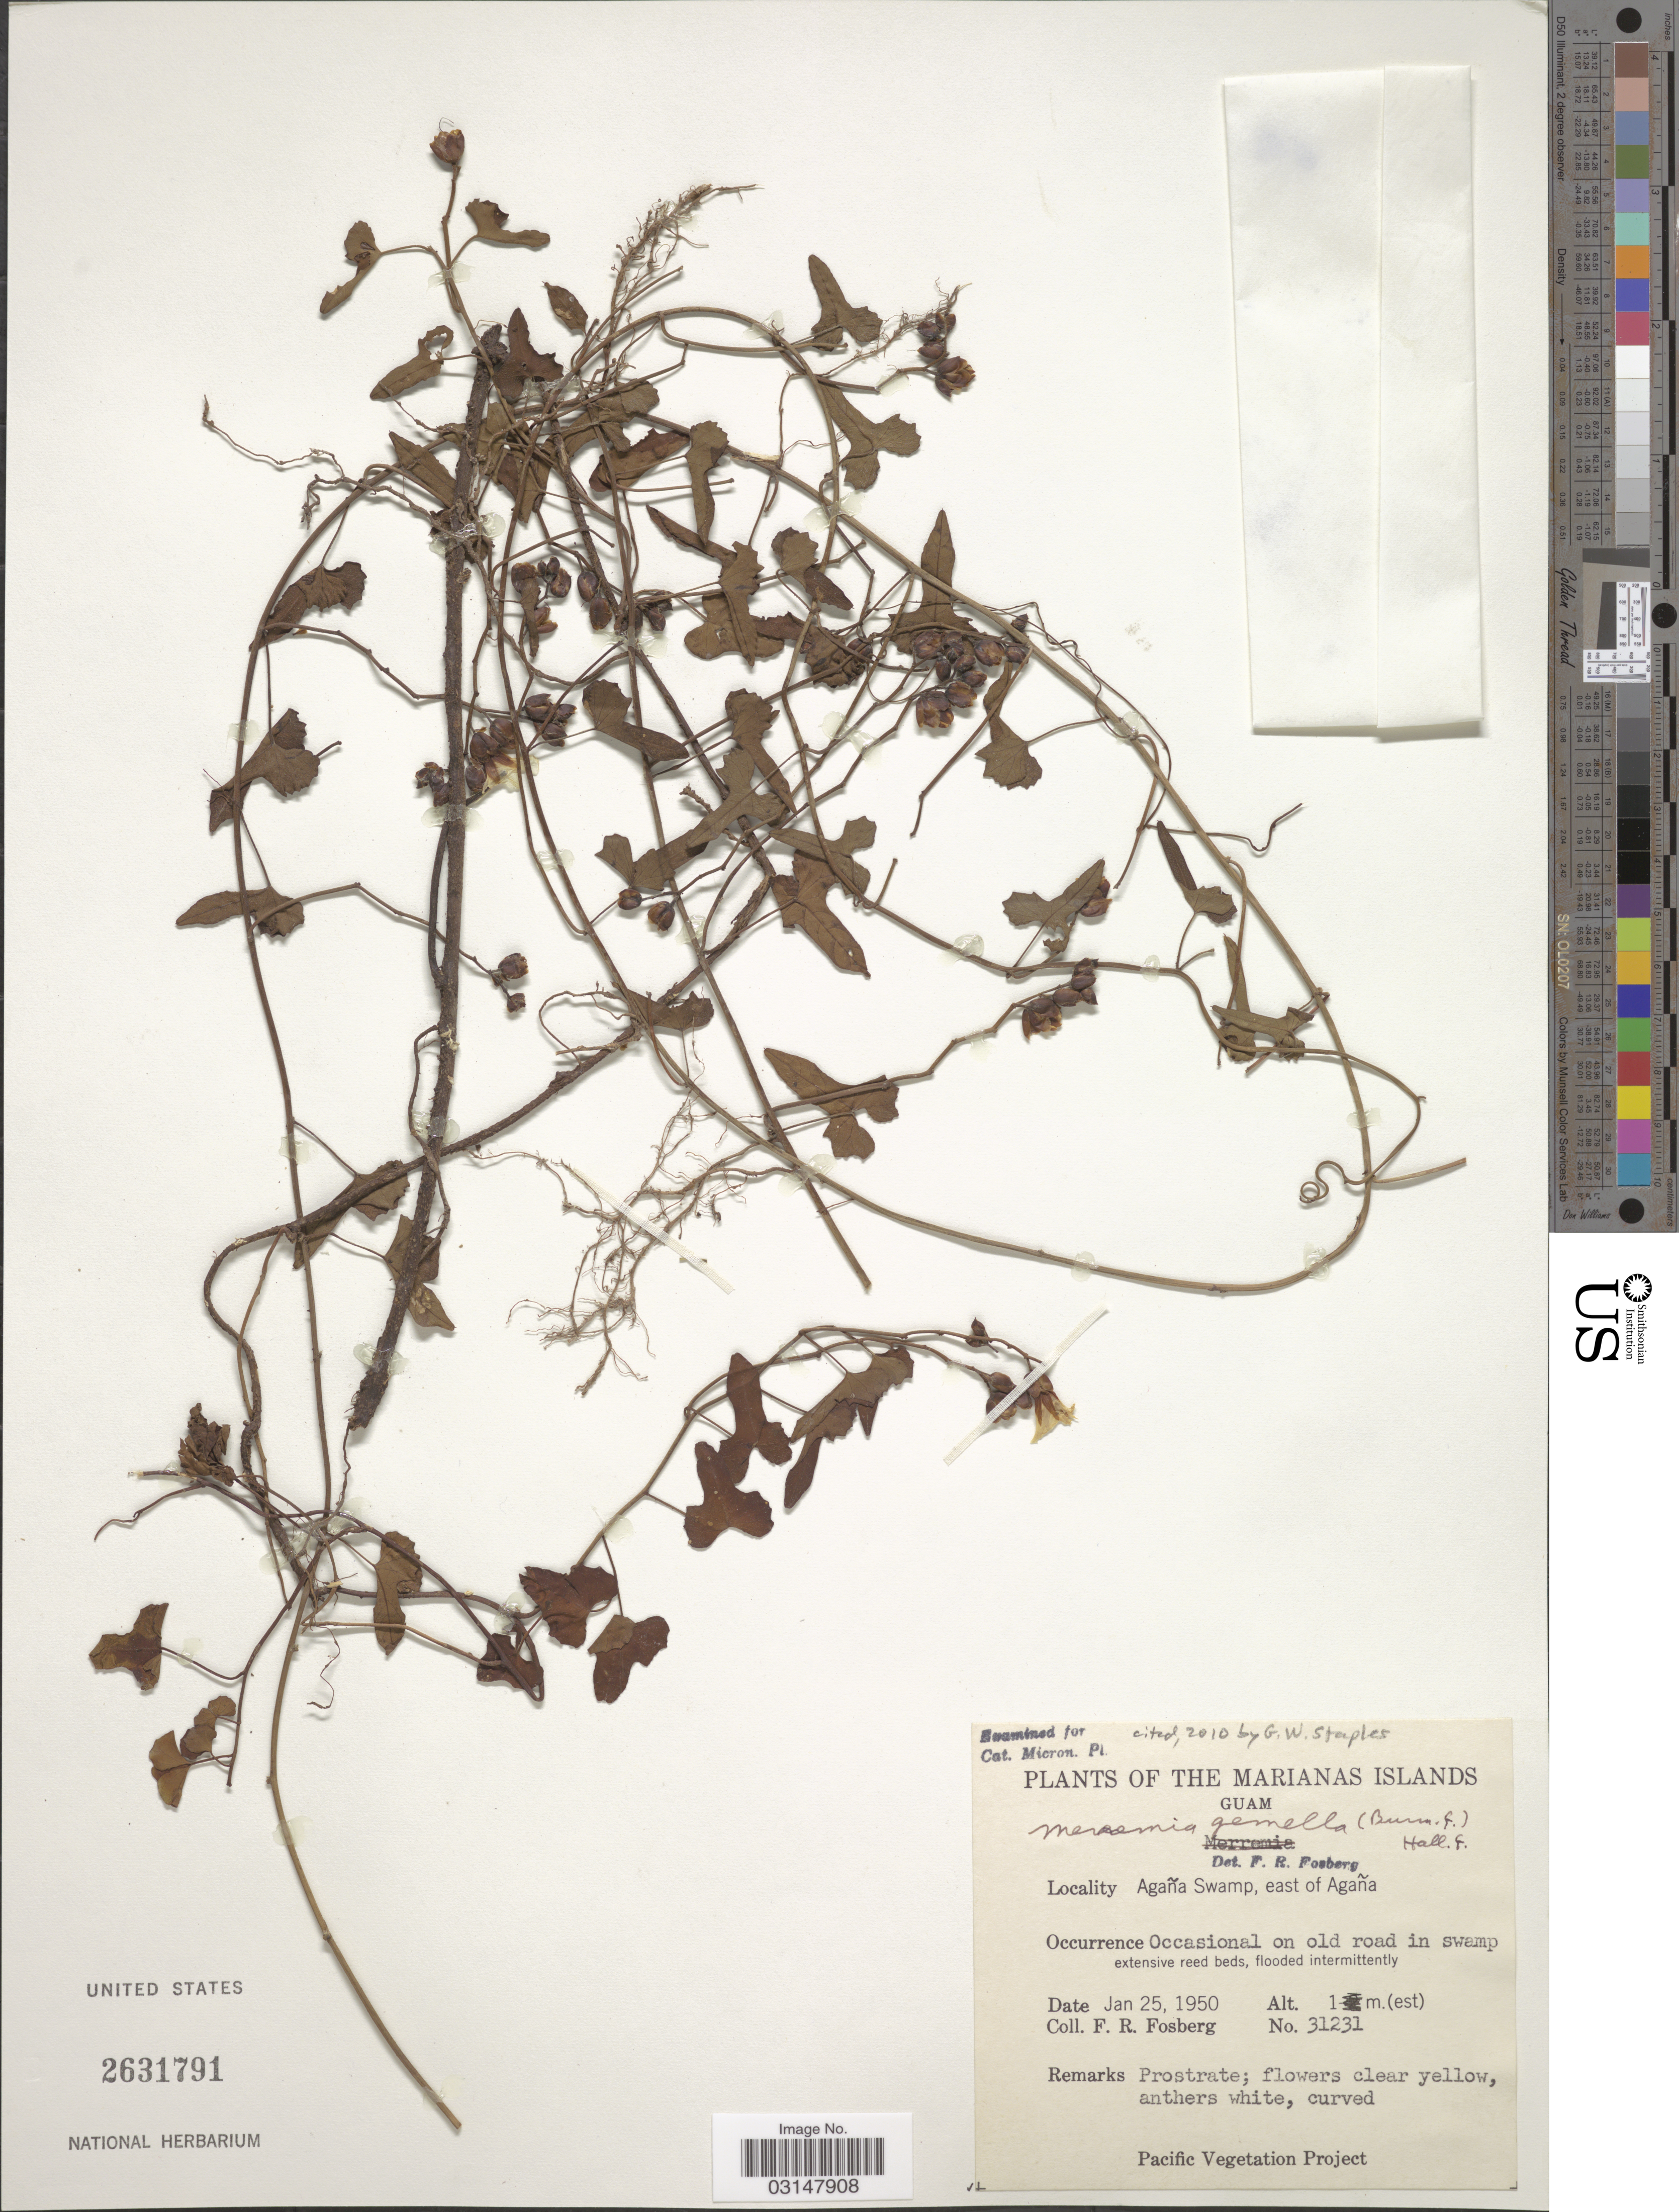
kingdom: Plantae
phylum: Tracheophyta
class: Magnoliopsida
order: Solanales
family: Convolvulaceae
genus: Merremia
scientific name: Merremia gemella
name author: (Burm. f.) Hallier f.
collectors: F. R. Fosberg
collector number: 31231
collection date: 1950-01-25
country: Guam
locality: The Marianas Islands. Agaña Swamp, east of Agaña.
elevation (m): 1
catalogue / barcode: US 2631791